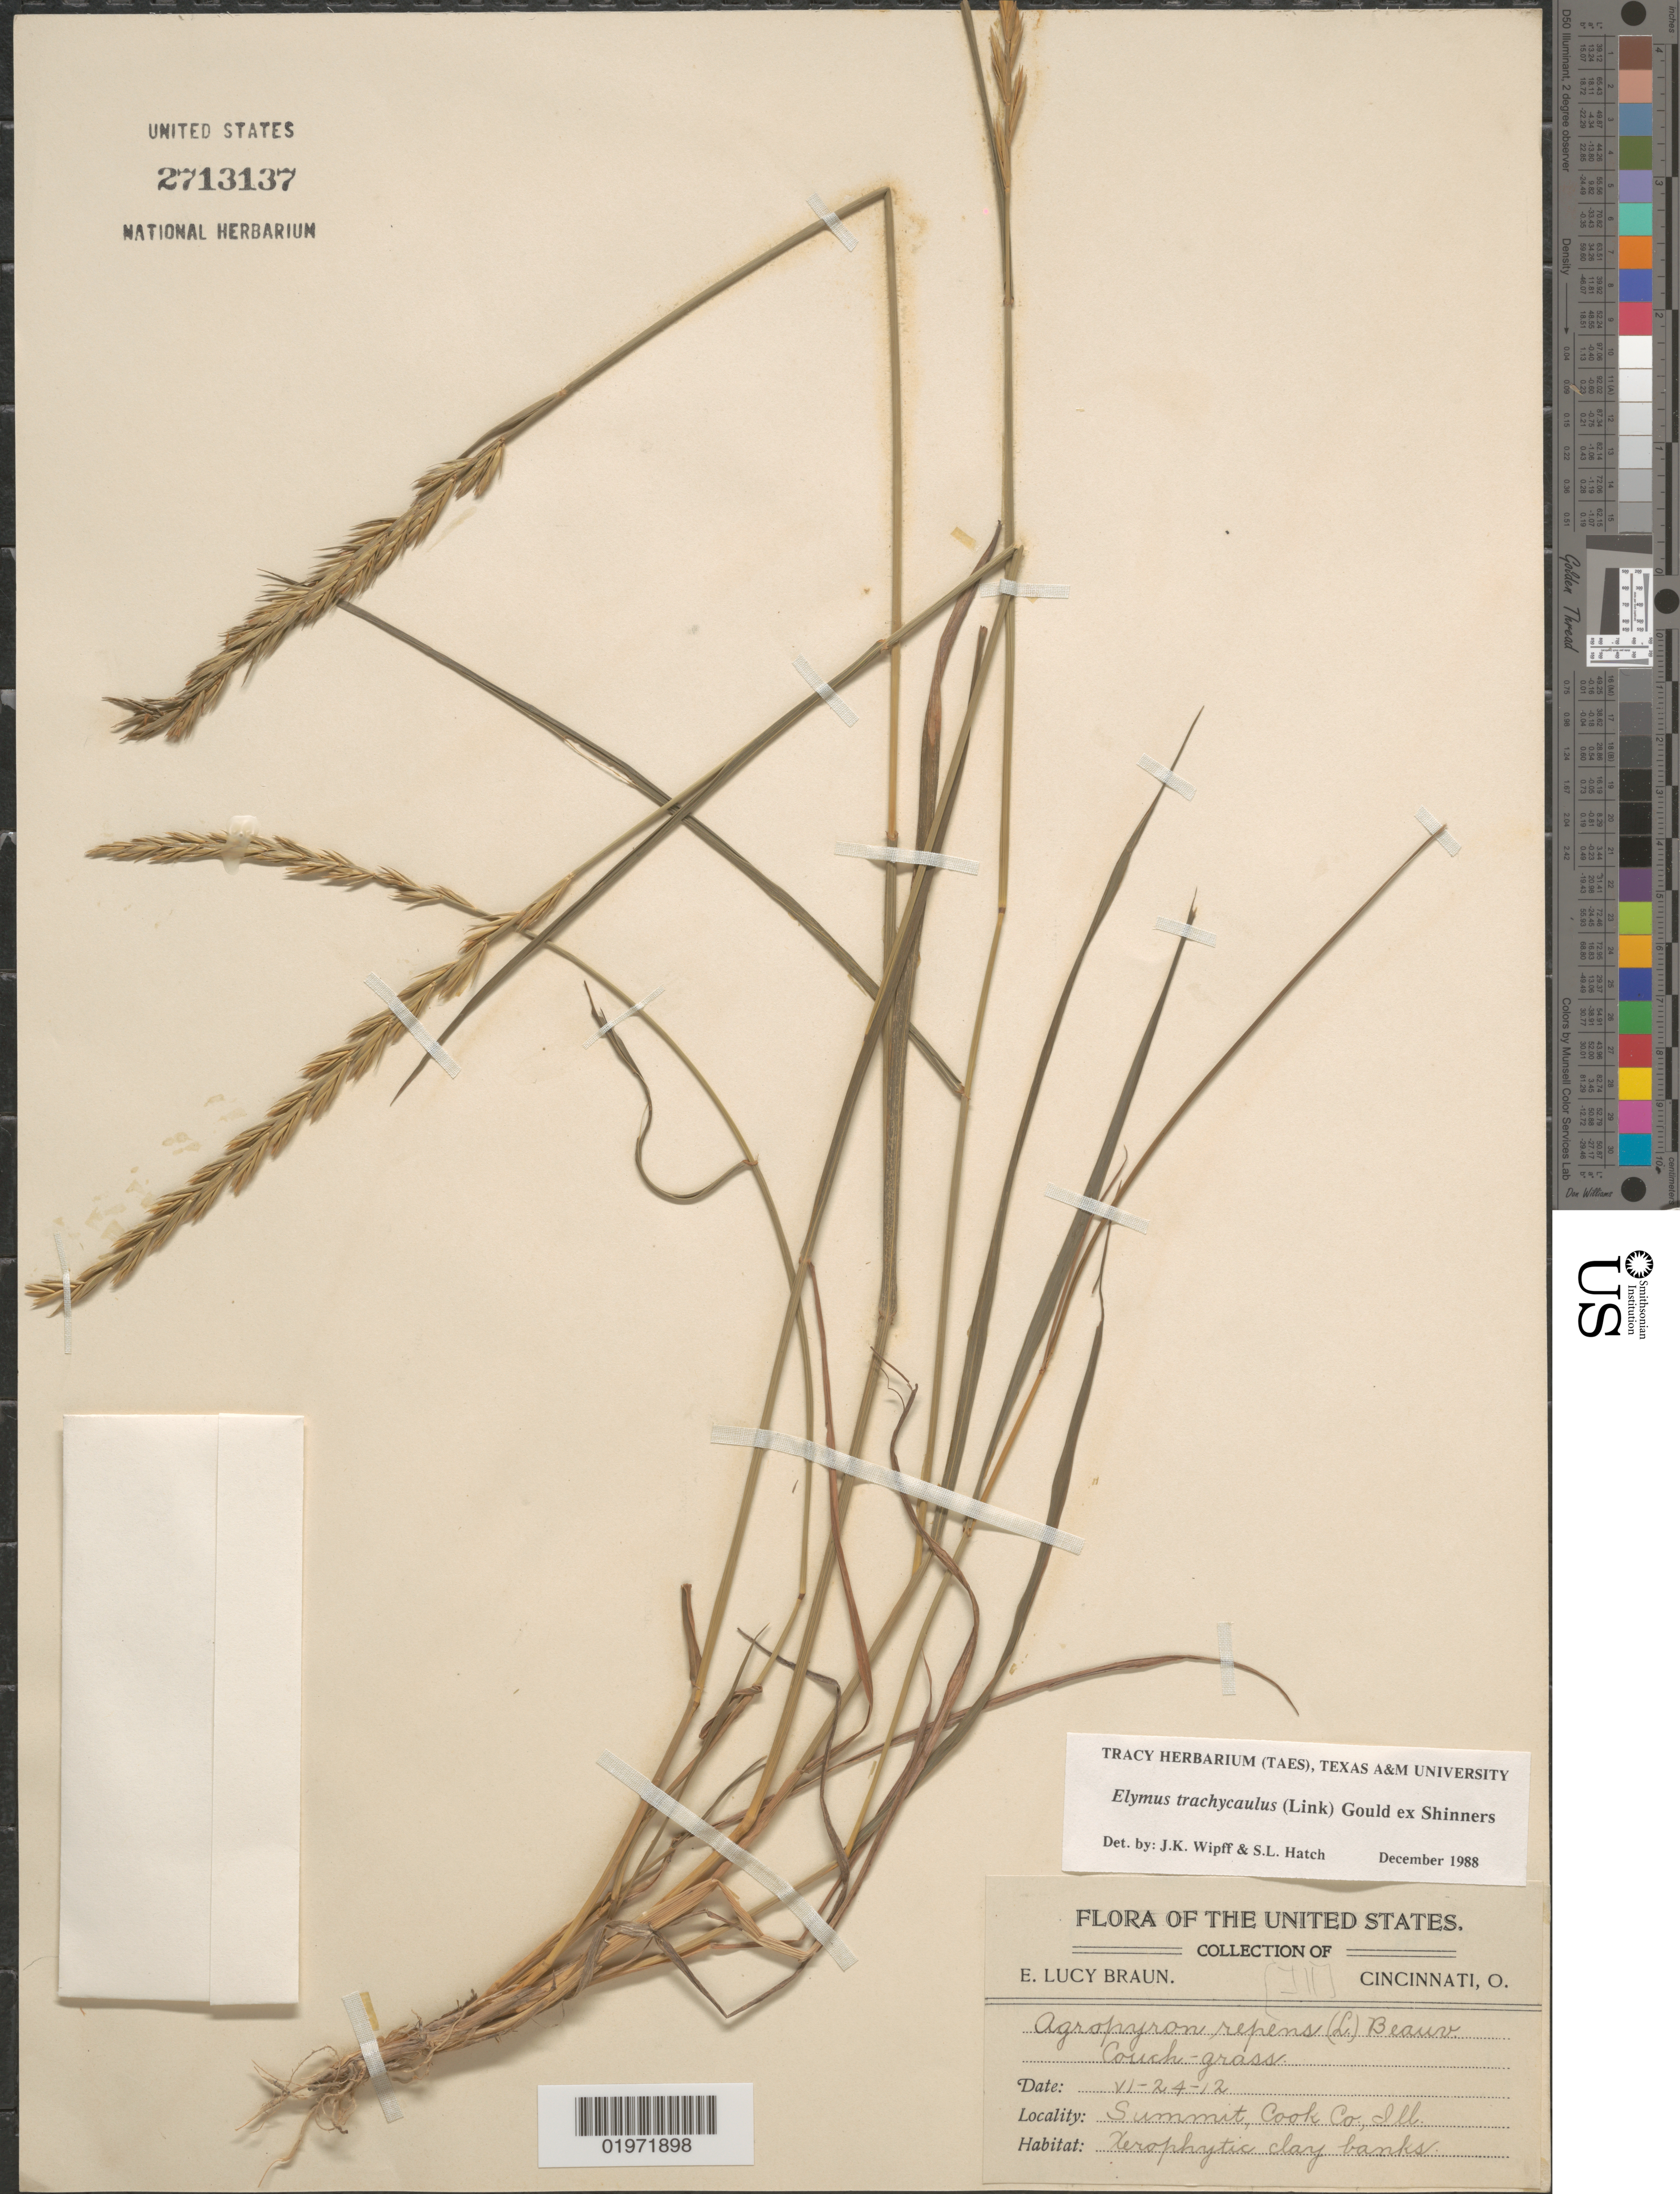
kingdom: Plantae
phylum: Tracheophyta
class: Liliopsida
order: Poales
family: Poaceae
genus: Elymus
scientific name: Elymus trachycaulus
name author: (Link) Gould ex Shinners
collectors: E. L. Braun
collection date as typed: Transcribed d/m/y: 24/6/12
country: United States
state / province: Illinois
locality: Summit, Cook Co.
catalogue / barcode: US 2713137